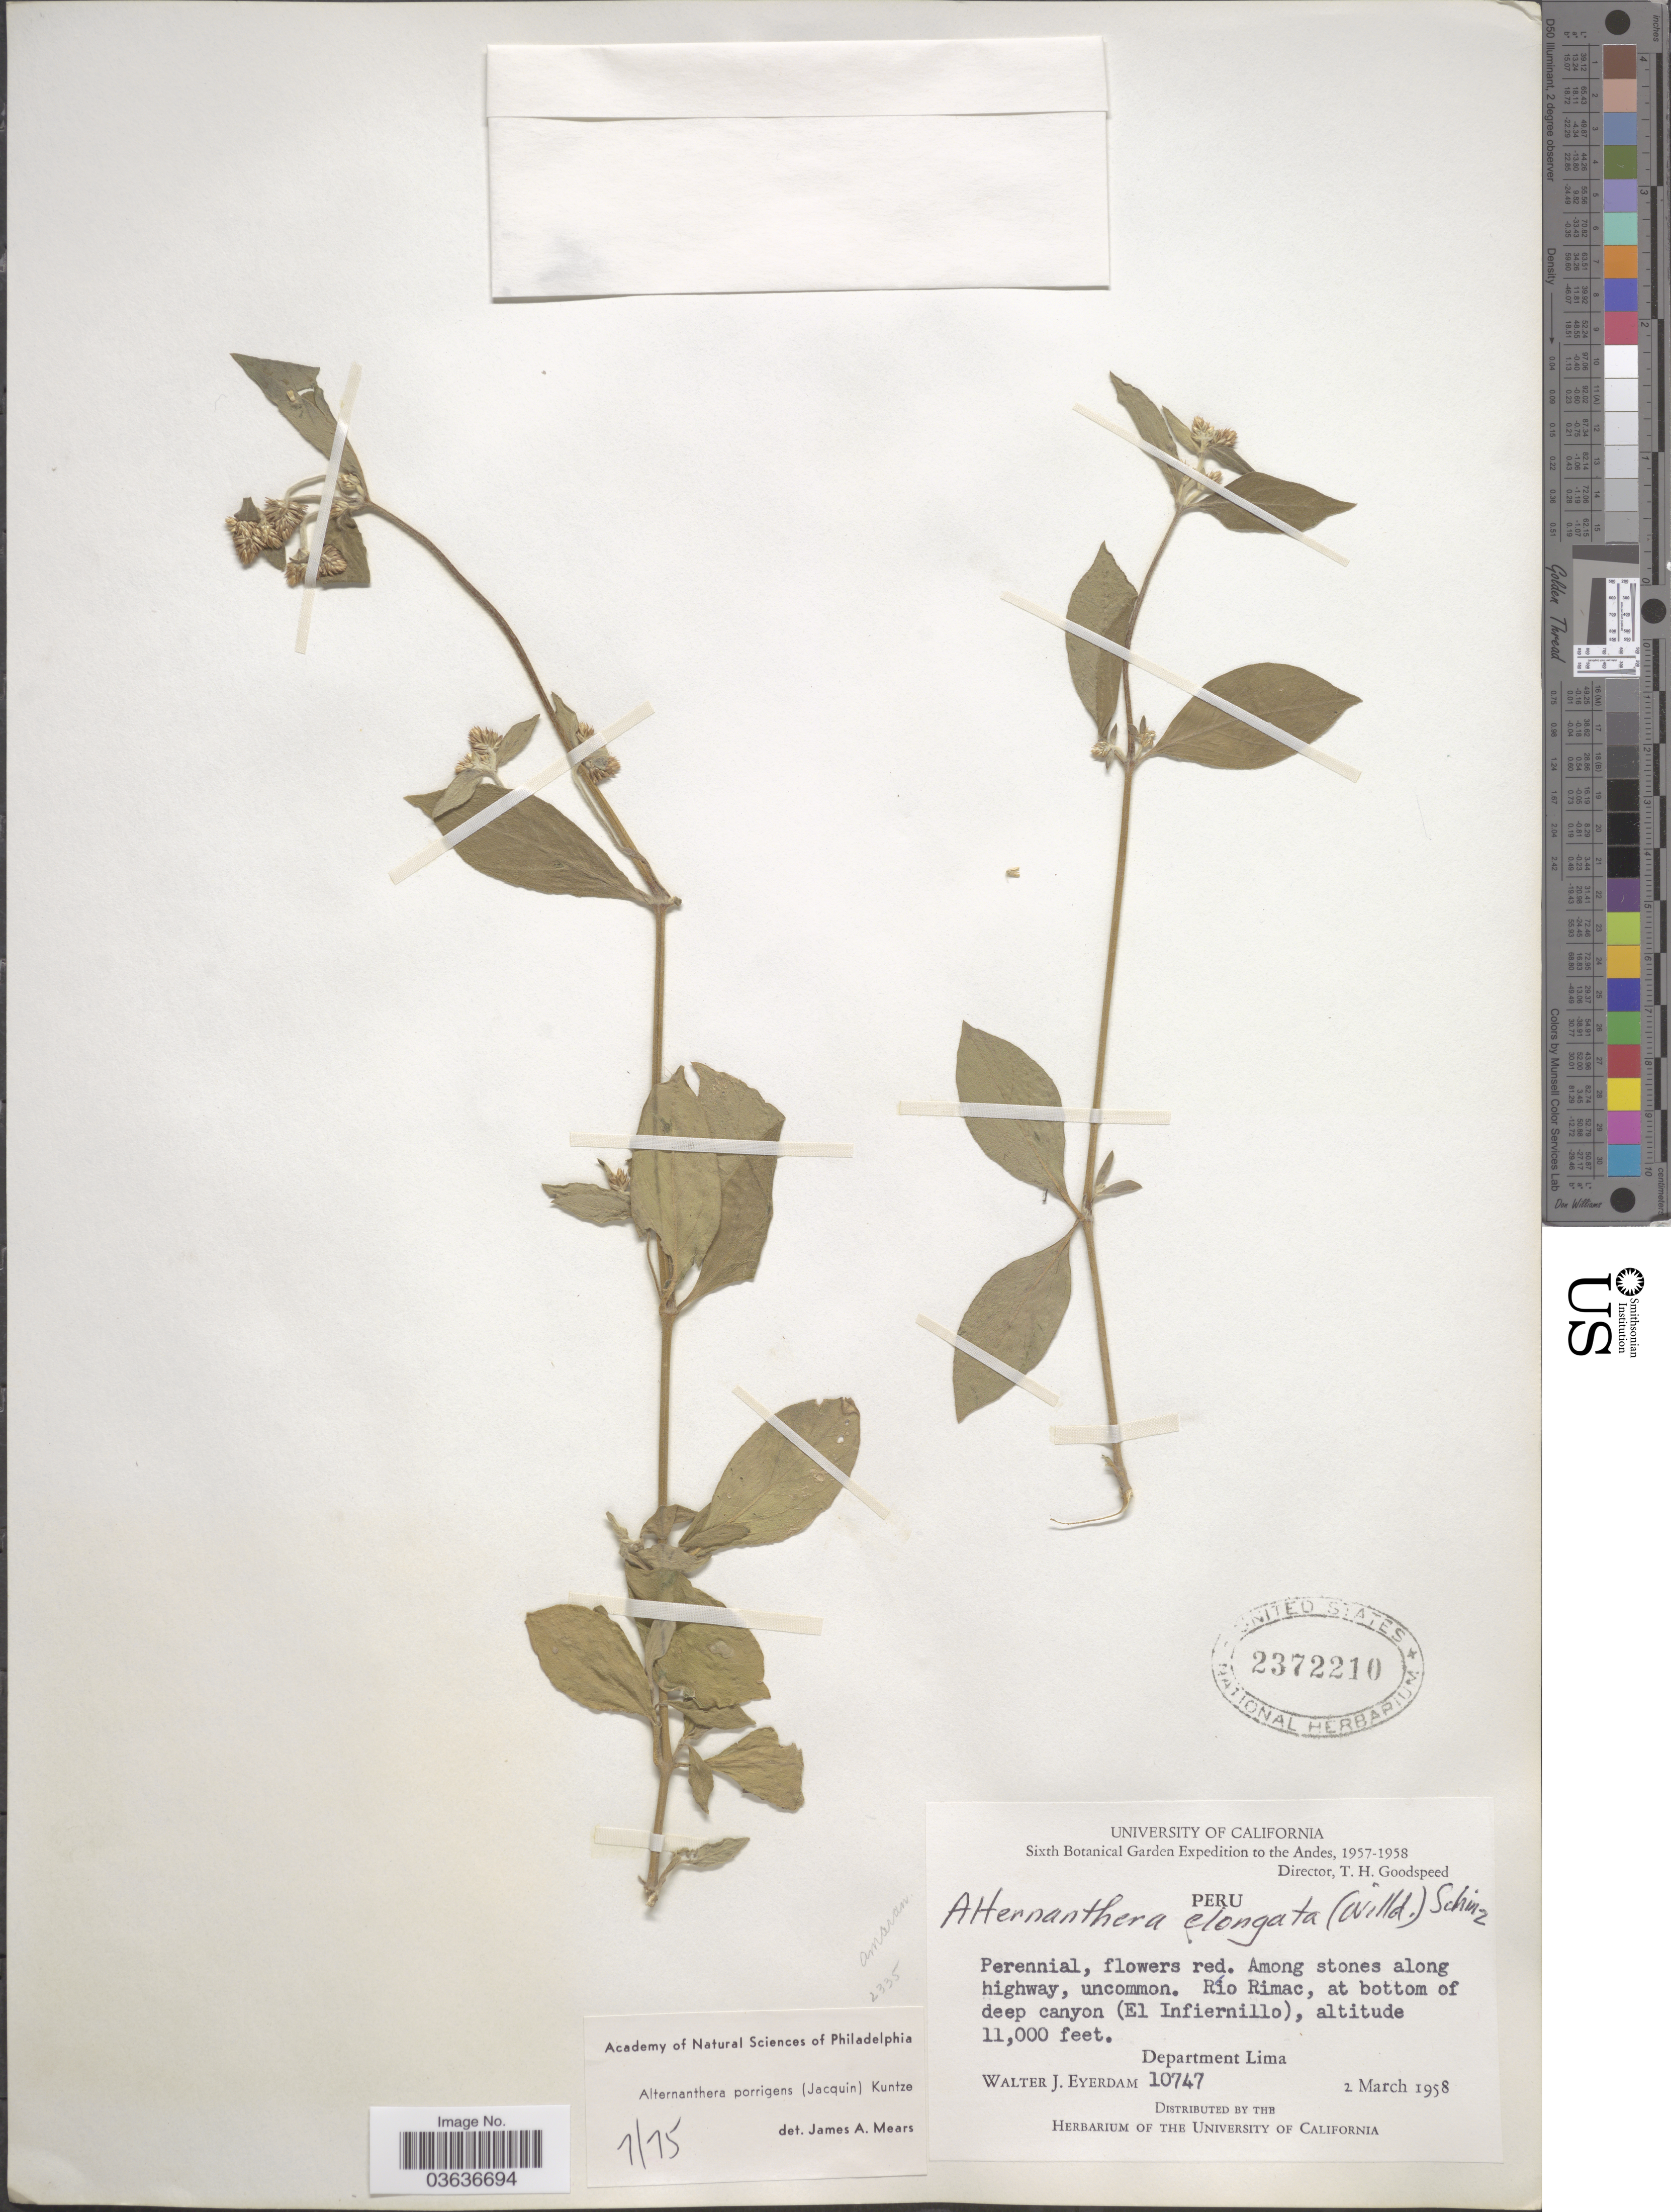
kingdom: Plantae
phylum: Tracheophyta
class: Magnoliopsida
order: Caryophyllales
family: Amaranthaceae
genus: Alternanthera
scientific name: Alternanthera porrigens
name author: (Jacq.) Kuntze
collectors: W. J. Eyerdam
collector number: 10747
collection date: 1958-03-02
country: Peru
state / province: Lima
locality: Andes. Río Rimac, at bottom of deep canyon (El Infiernillo). Department Lima.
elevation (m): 3353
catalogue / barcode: US 2372210